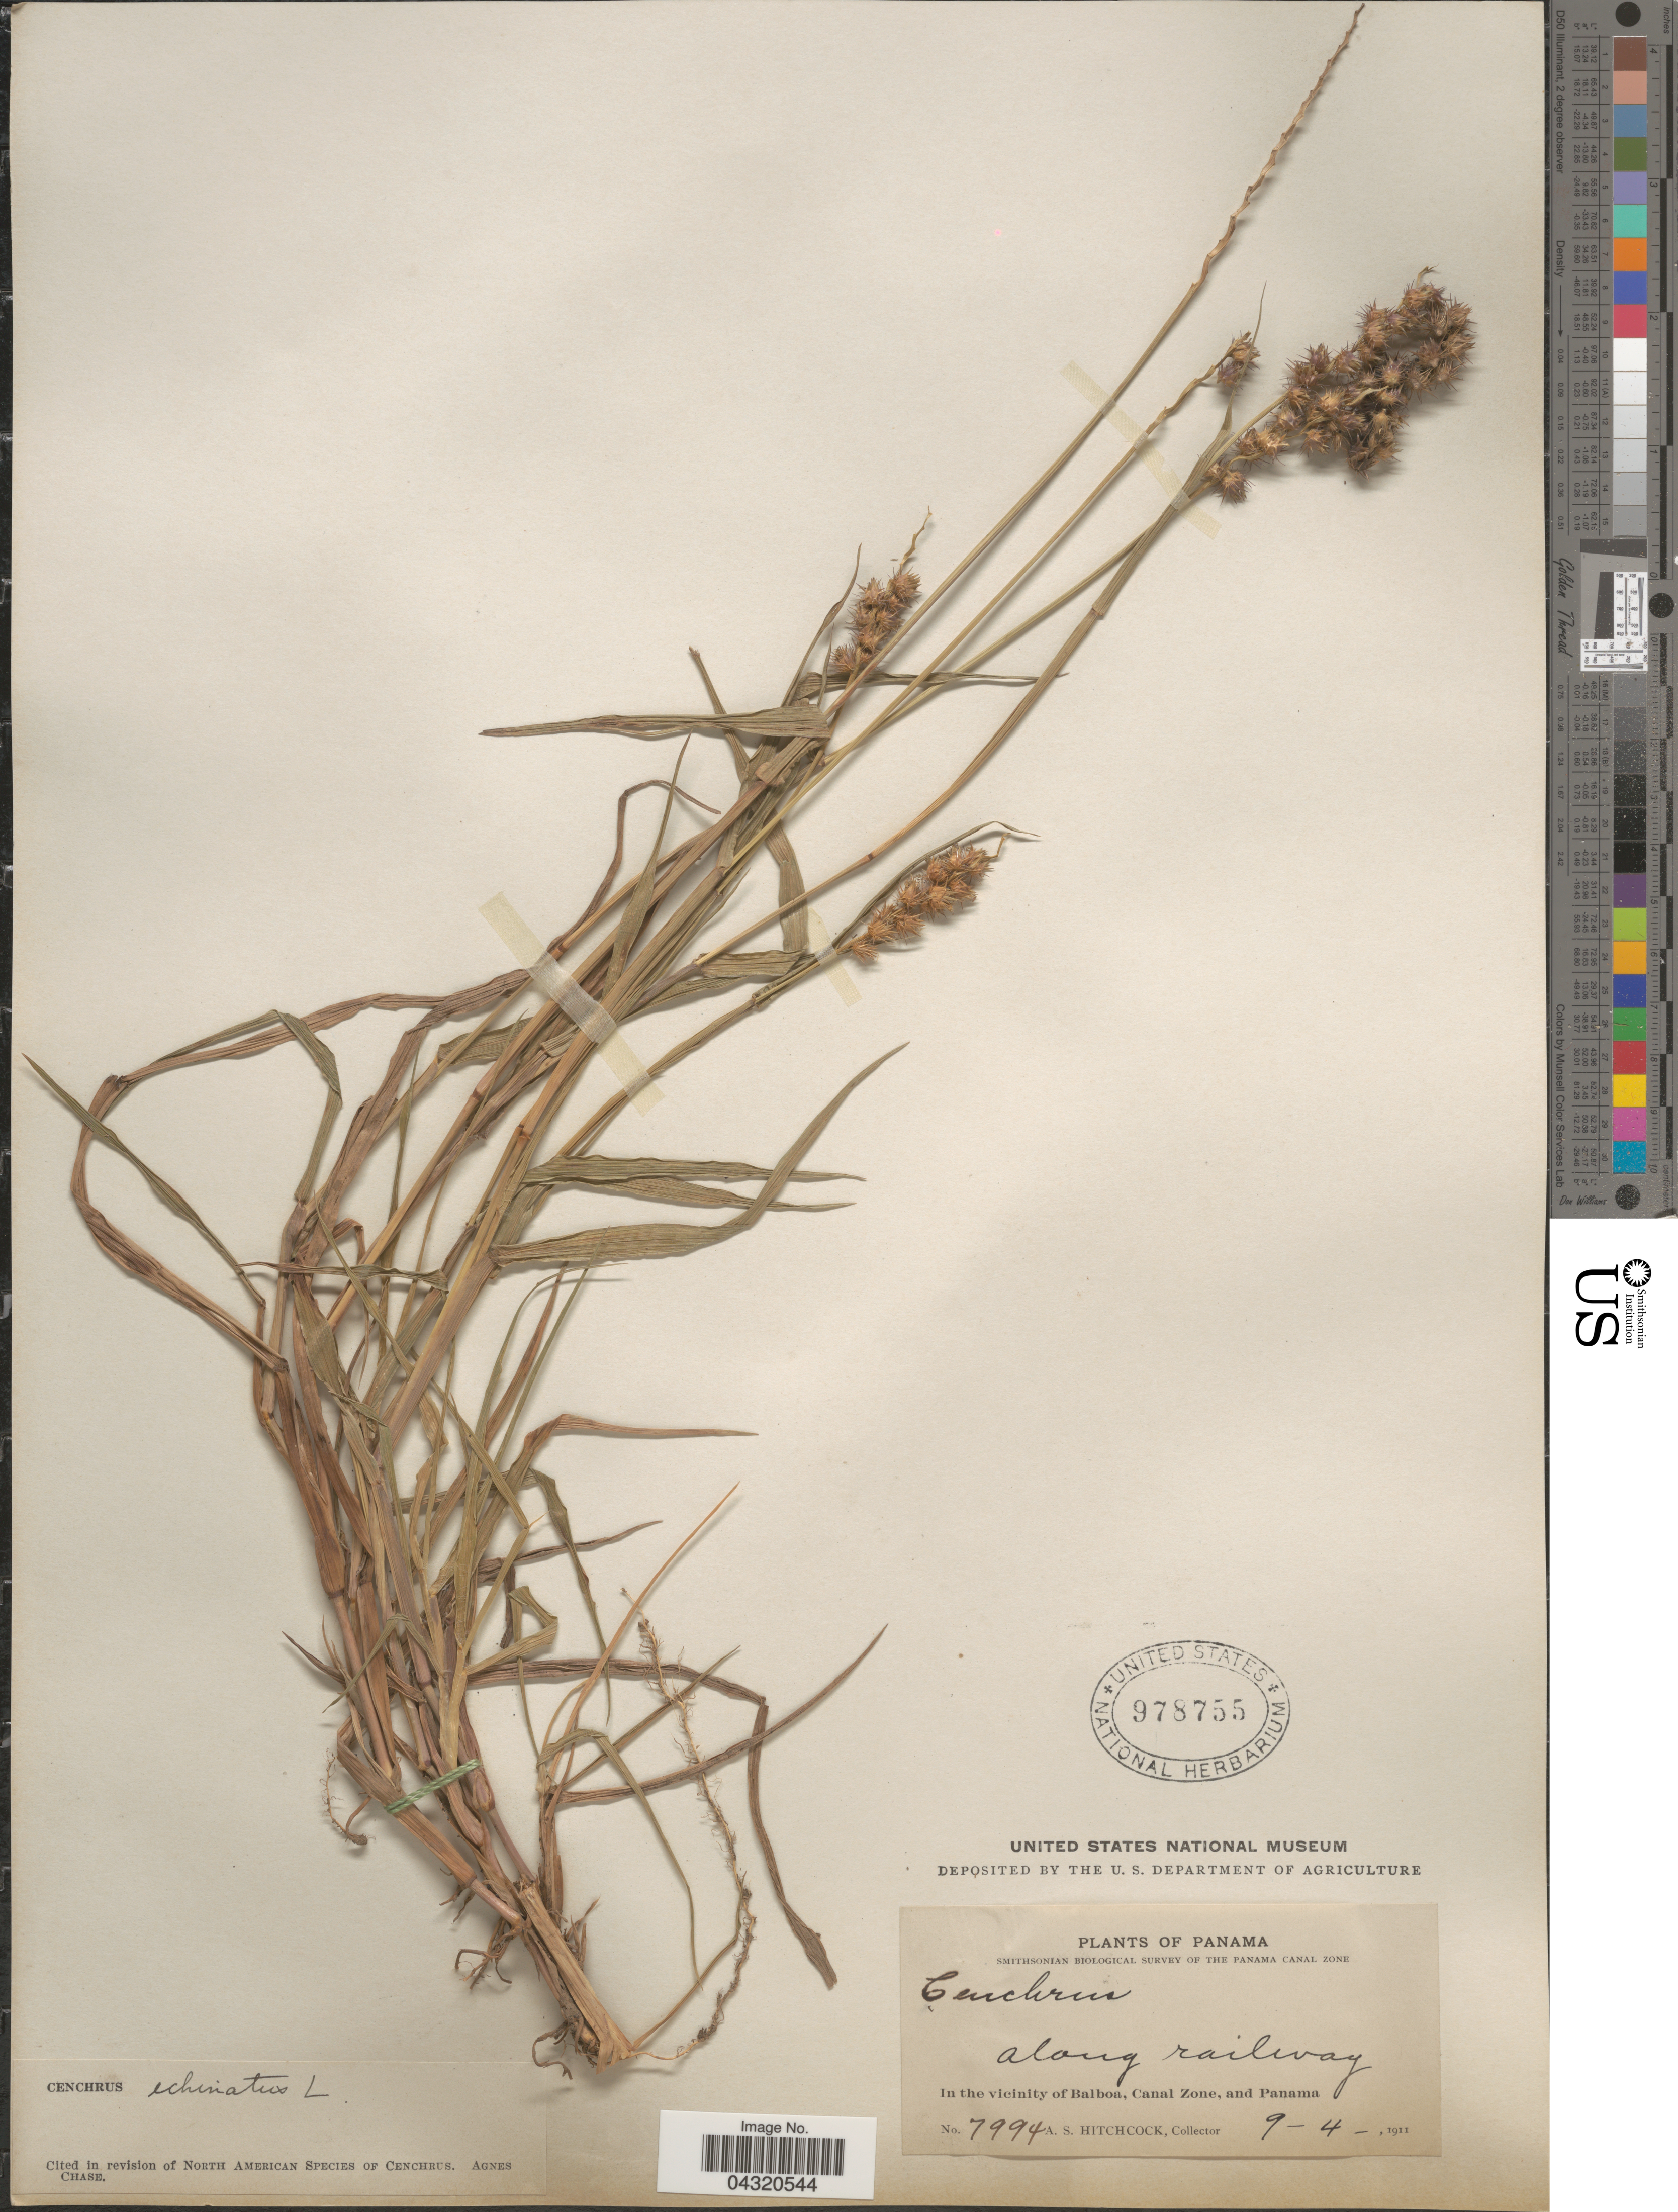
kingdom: Plantae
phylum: Tracheophyta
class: Liliopsida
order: Poales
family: Poaceae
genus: Cenchrus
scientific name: Cenchrus echinatus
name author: L.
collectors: A. S. Hitchcock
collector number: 7994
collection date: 1911-04-09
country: Panama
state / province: Panamá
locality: Smithsonian Biological Survey of the Panama Canal Zone. In the vicitnity of Balboa, Canal Zone, and Panama.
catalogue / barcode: US 978755